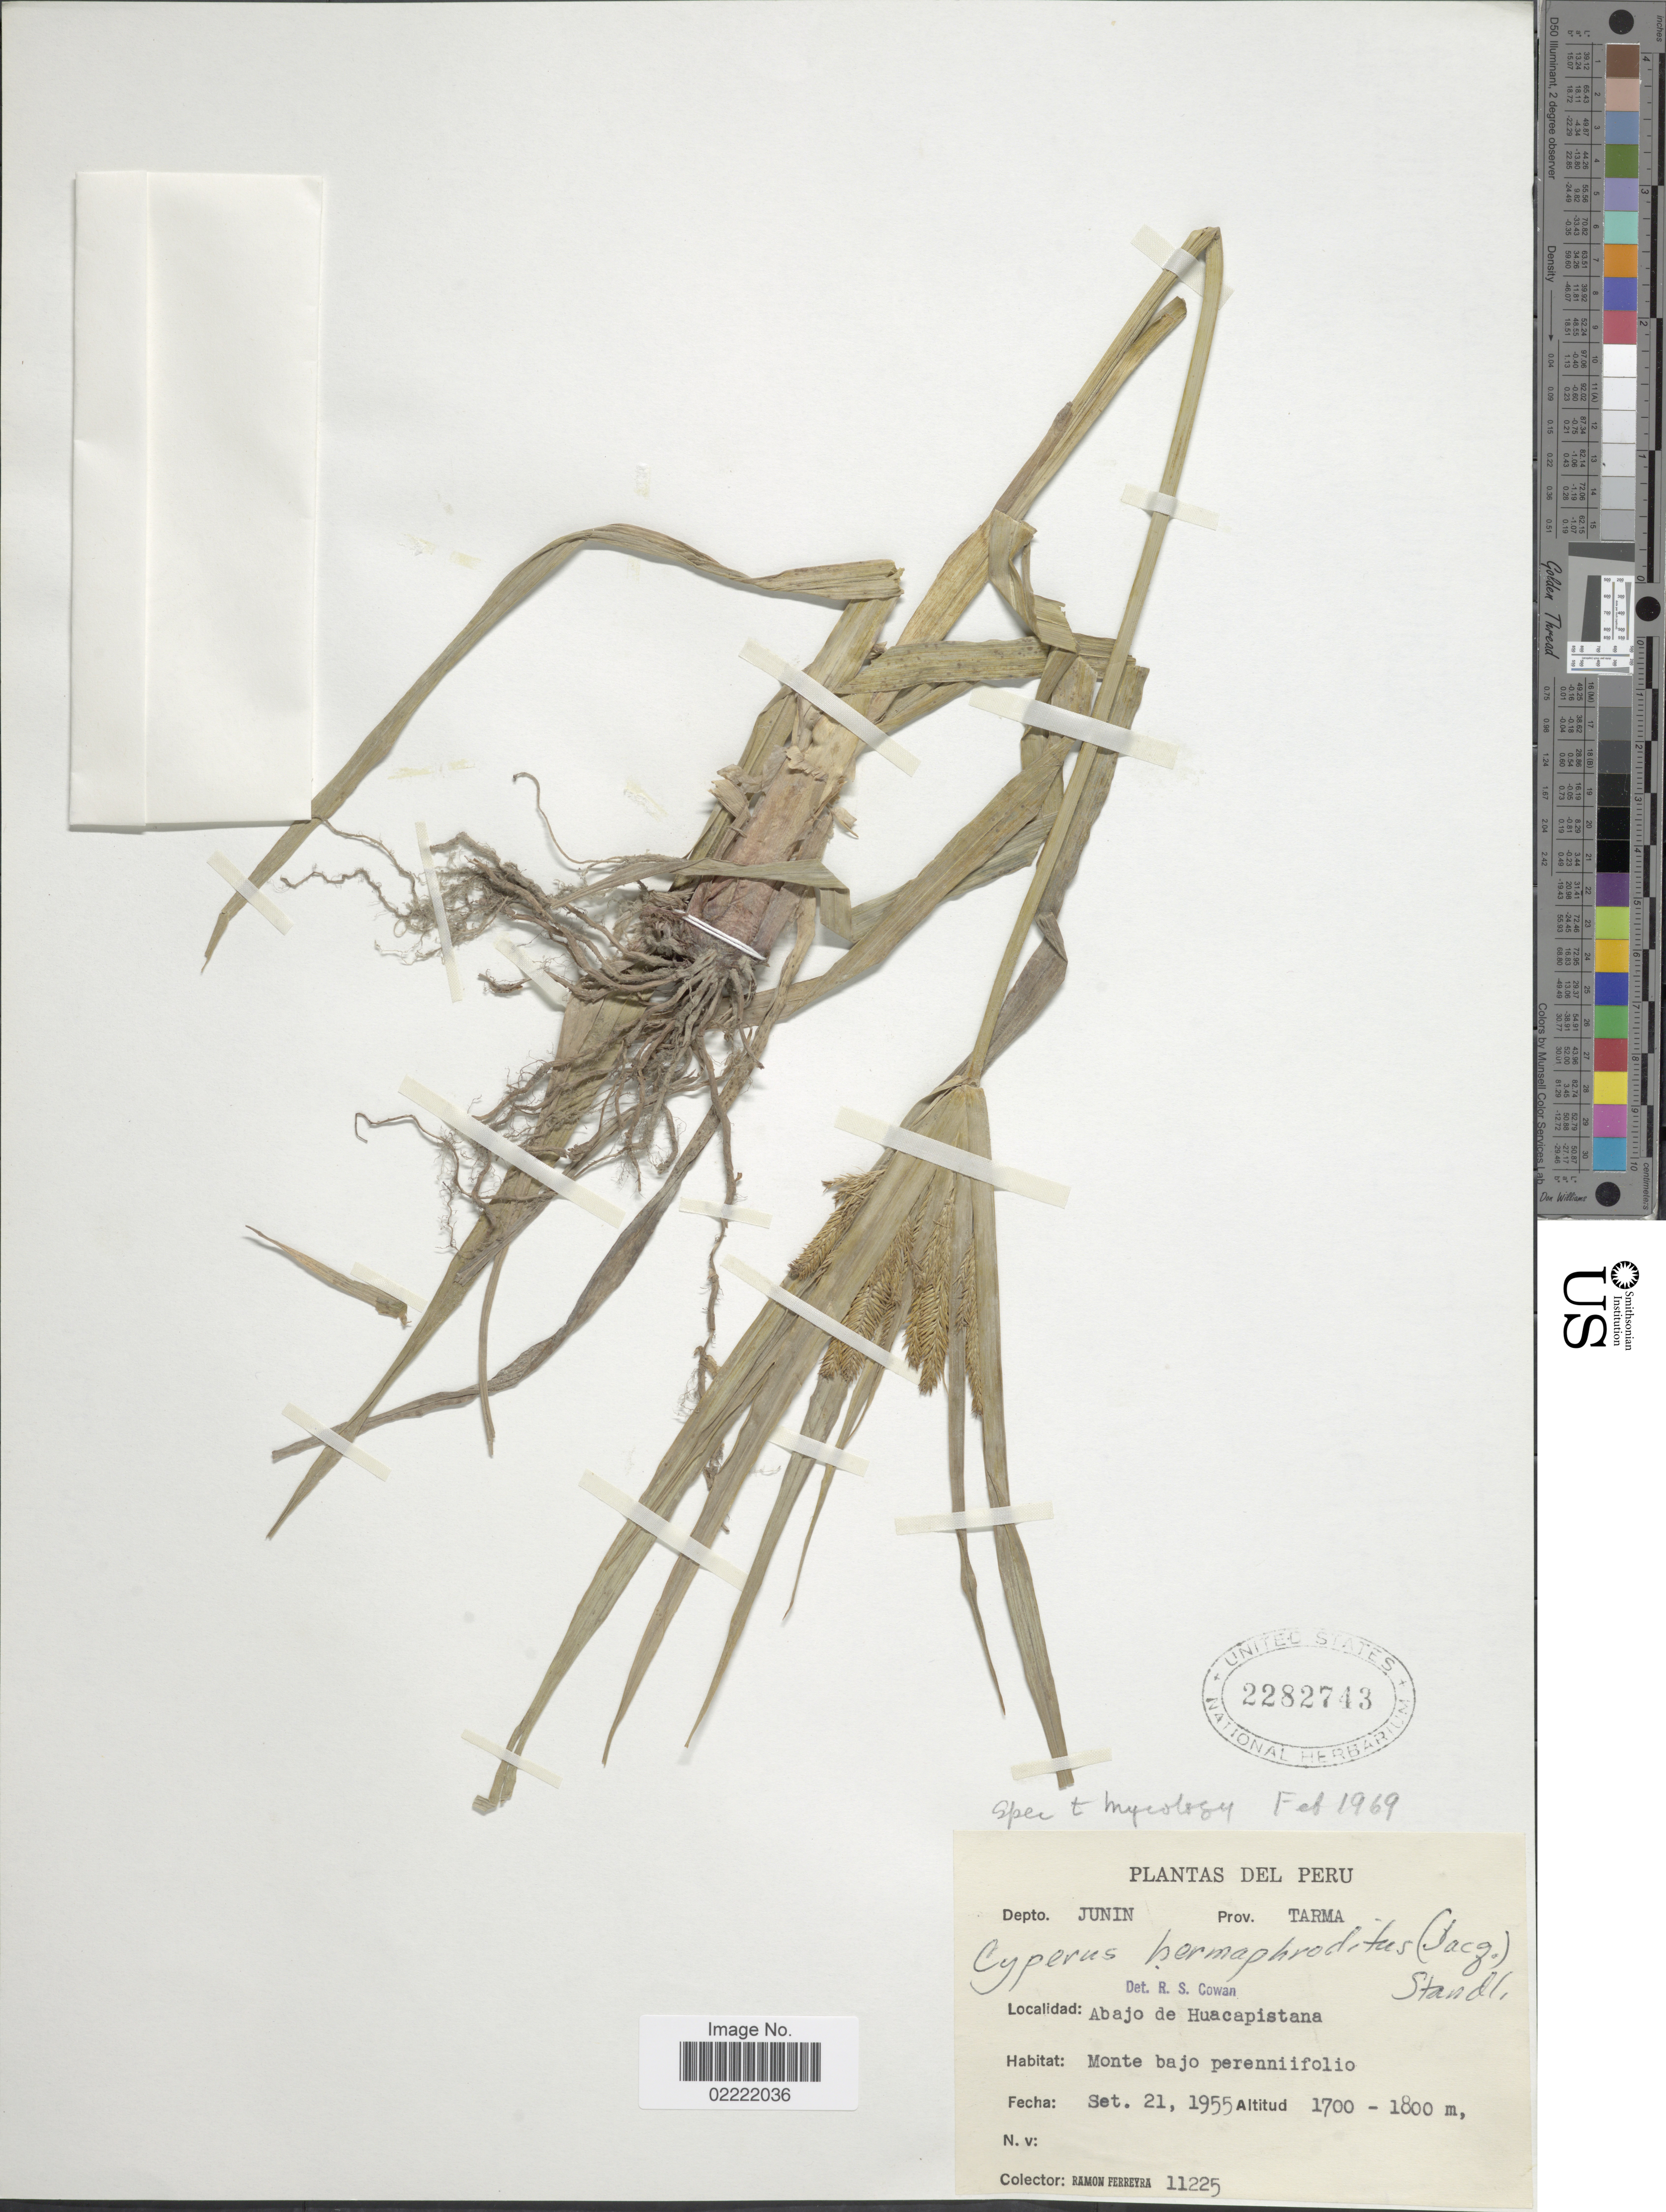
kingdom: Plantae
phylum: Tracheophyta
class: Liliopsida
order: Poales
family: Cyperaceae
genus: Cyperus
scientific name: Cyperus hermaphroditus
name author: (Jacq.) Standl.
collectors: R. A. Ferreyra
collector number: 11225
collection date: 1955-09-21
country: Peru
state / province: Junín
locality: Prov. Tarma. Abajo de Huacapistana, Monte bajo perenniifolio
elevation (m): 1700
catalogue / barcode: US 2282743